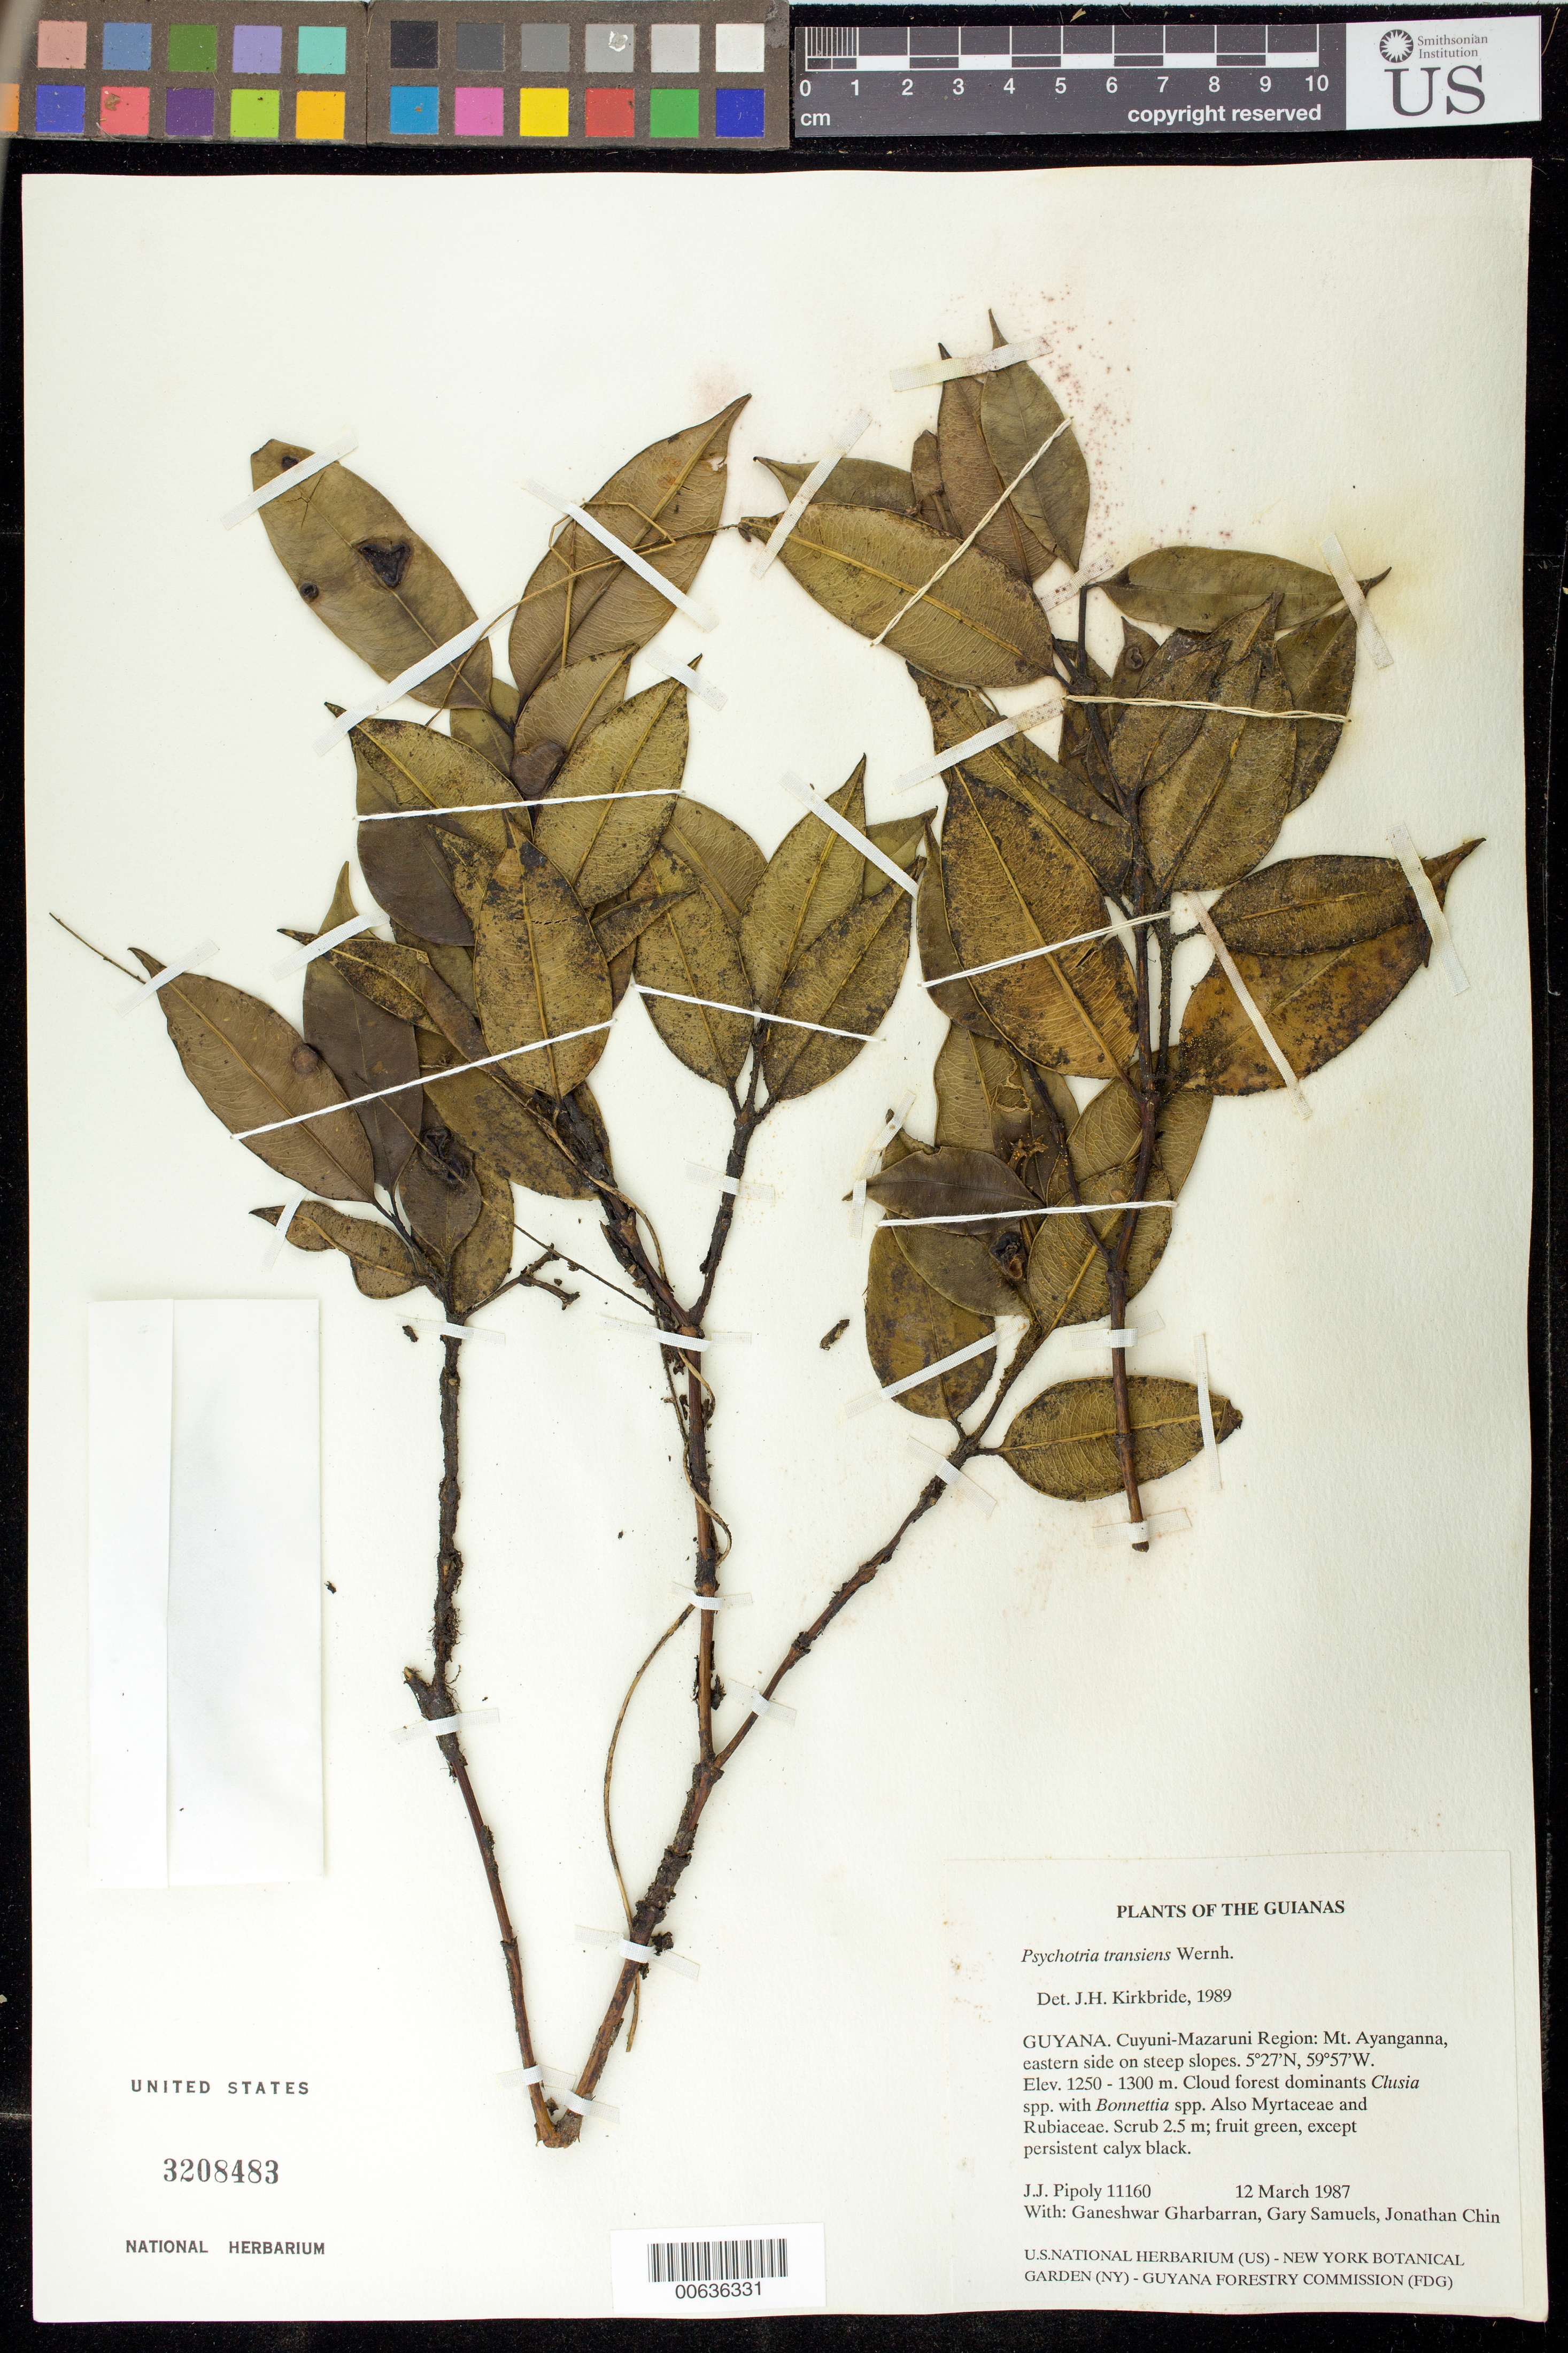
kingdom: Plantae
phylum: Tracheophyta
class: Magnoliopsida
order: Gentianales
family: Rubiaceae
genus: Palicourea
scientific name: Palicourea ernestii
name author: (K. Krause) Delprete & J.H. Kirkbr.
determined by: Kirkbride, J. H., Jr.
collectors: J. J. Pipoly, G. Gharbarran, G. Samuels & J. Chin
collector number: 11160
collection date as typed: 12 March 1987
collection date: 1987-03-12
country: Guyana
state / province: Cuyuni-Mazaruni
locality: Mt. Ayanganna, eastern side on steep slopes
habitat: Cloud forest dominants Clusia spp. with Bonnetia spp. Also Myrtaceae and Rubiaceae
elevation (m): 1250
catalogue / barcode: US 3208483